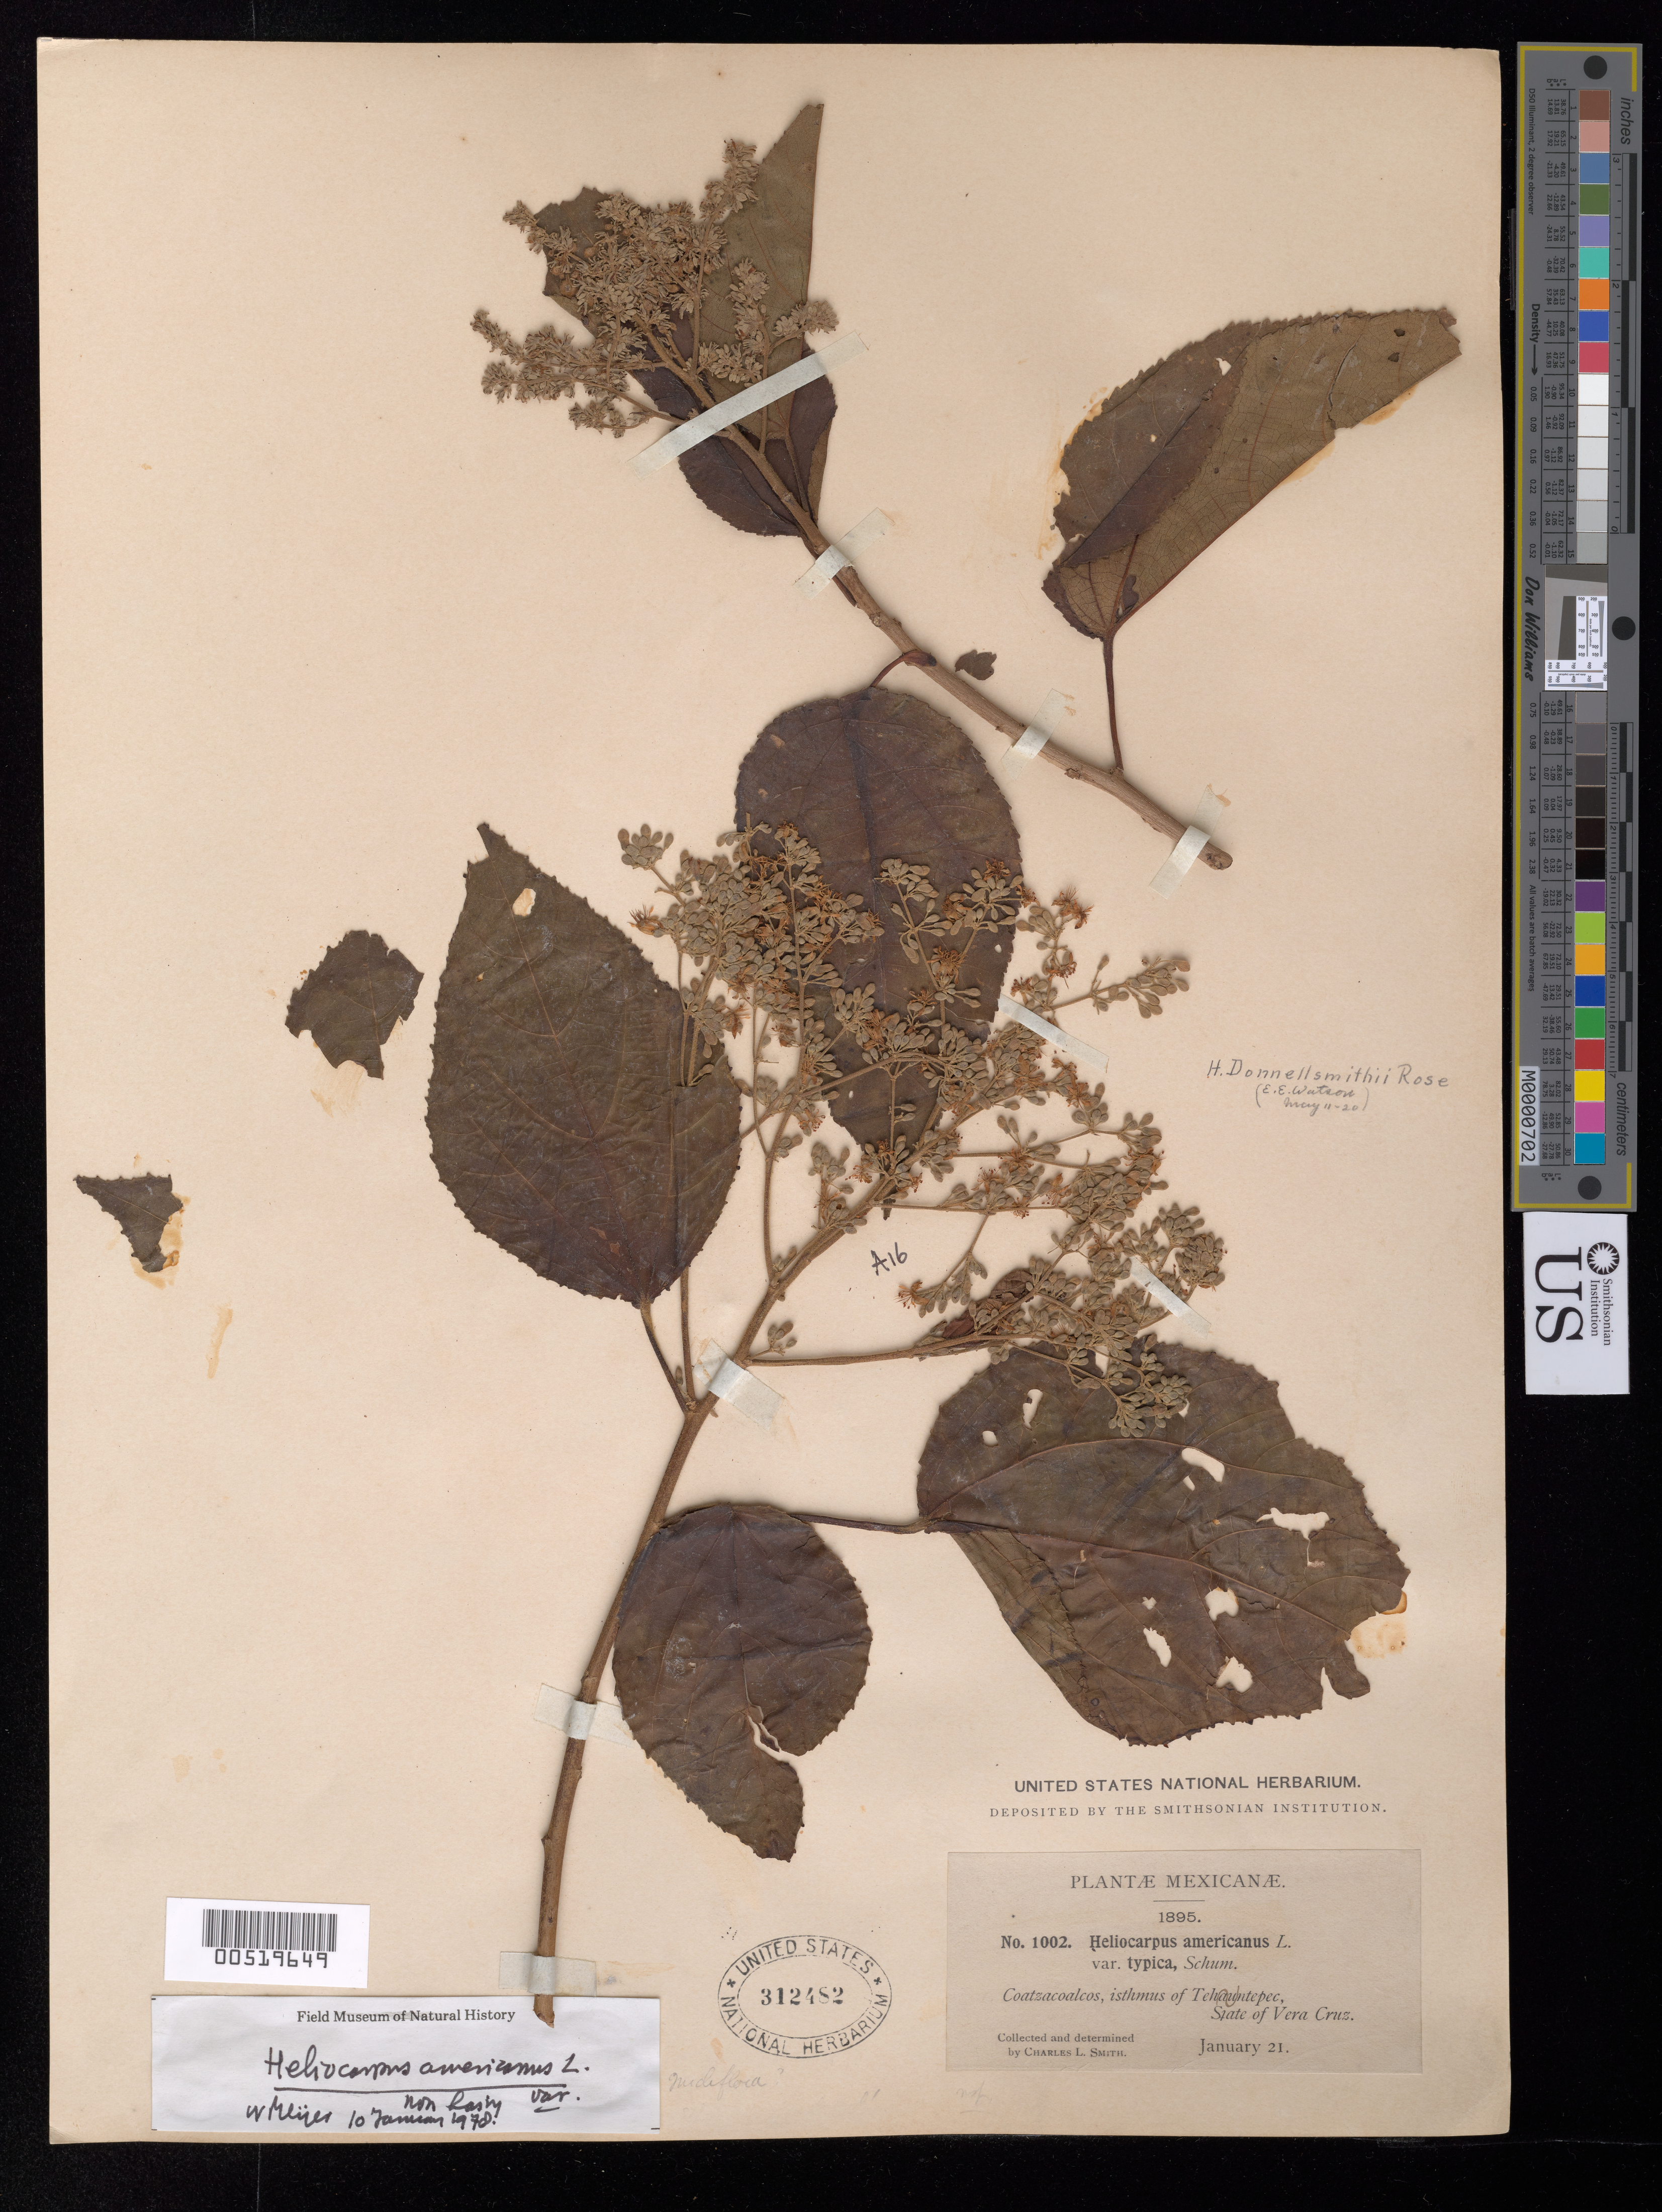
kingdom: Plantae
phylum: Tracheophyta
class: Magnoliopsida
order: Malvales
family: Malvaceae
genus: Heliocarpus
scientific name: Heliocarpus donnellsmithii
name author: Rose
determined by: Dorr, Laurence J., Curator (BOT), Smithsonian Institution - National Museum of Natural History (UNITED STATES)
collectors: C. L. Smith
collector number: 1002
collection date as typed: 21 Jan 1895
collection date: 1895-01-21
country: Mexico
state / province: Veracruz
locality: Isthmus of Tehuantepec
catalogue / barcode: US 312482